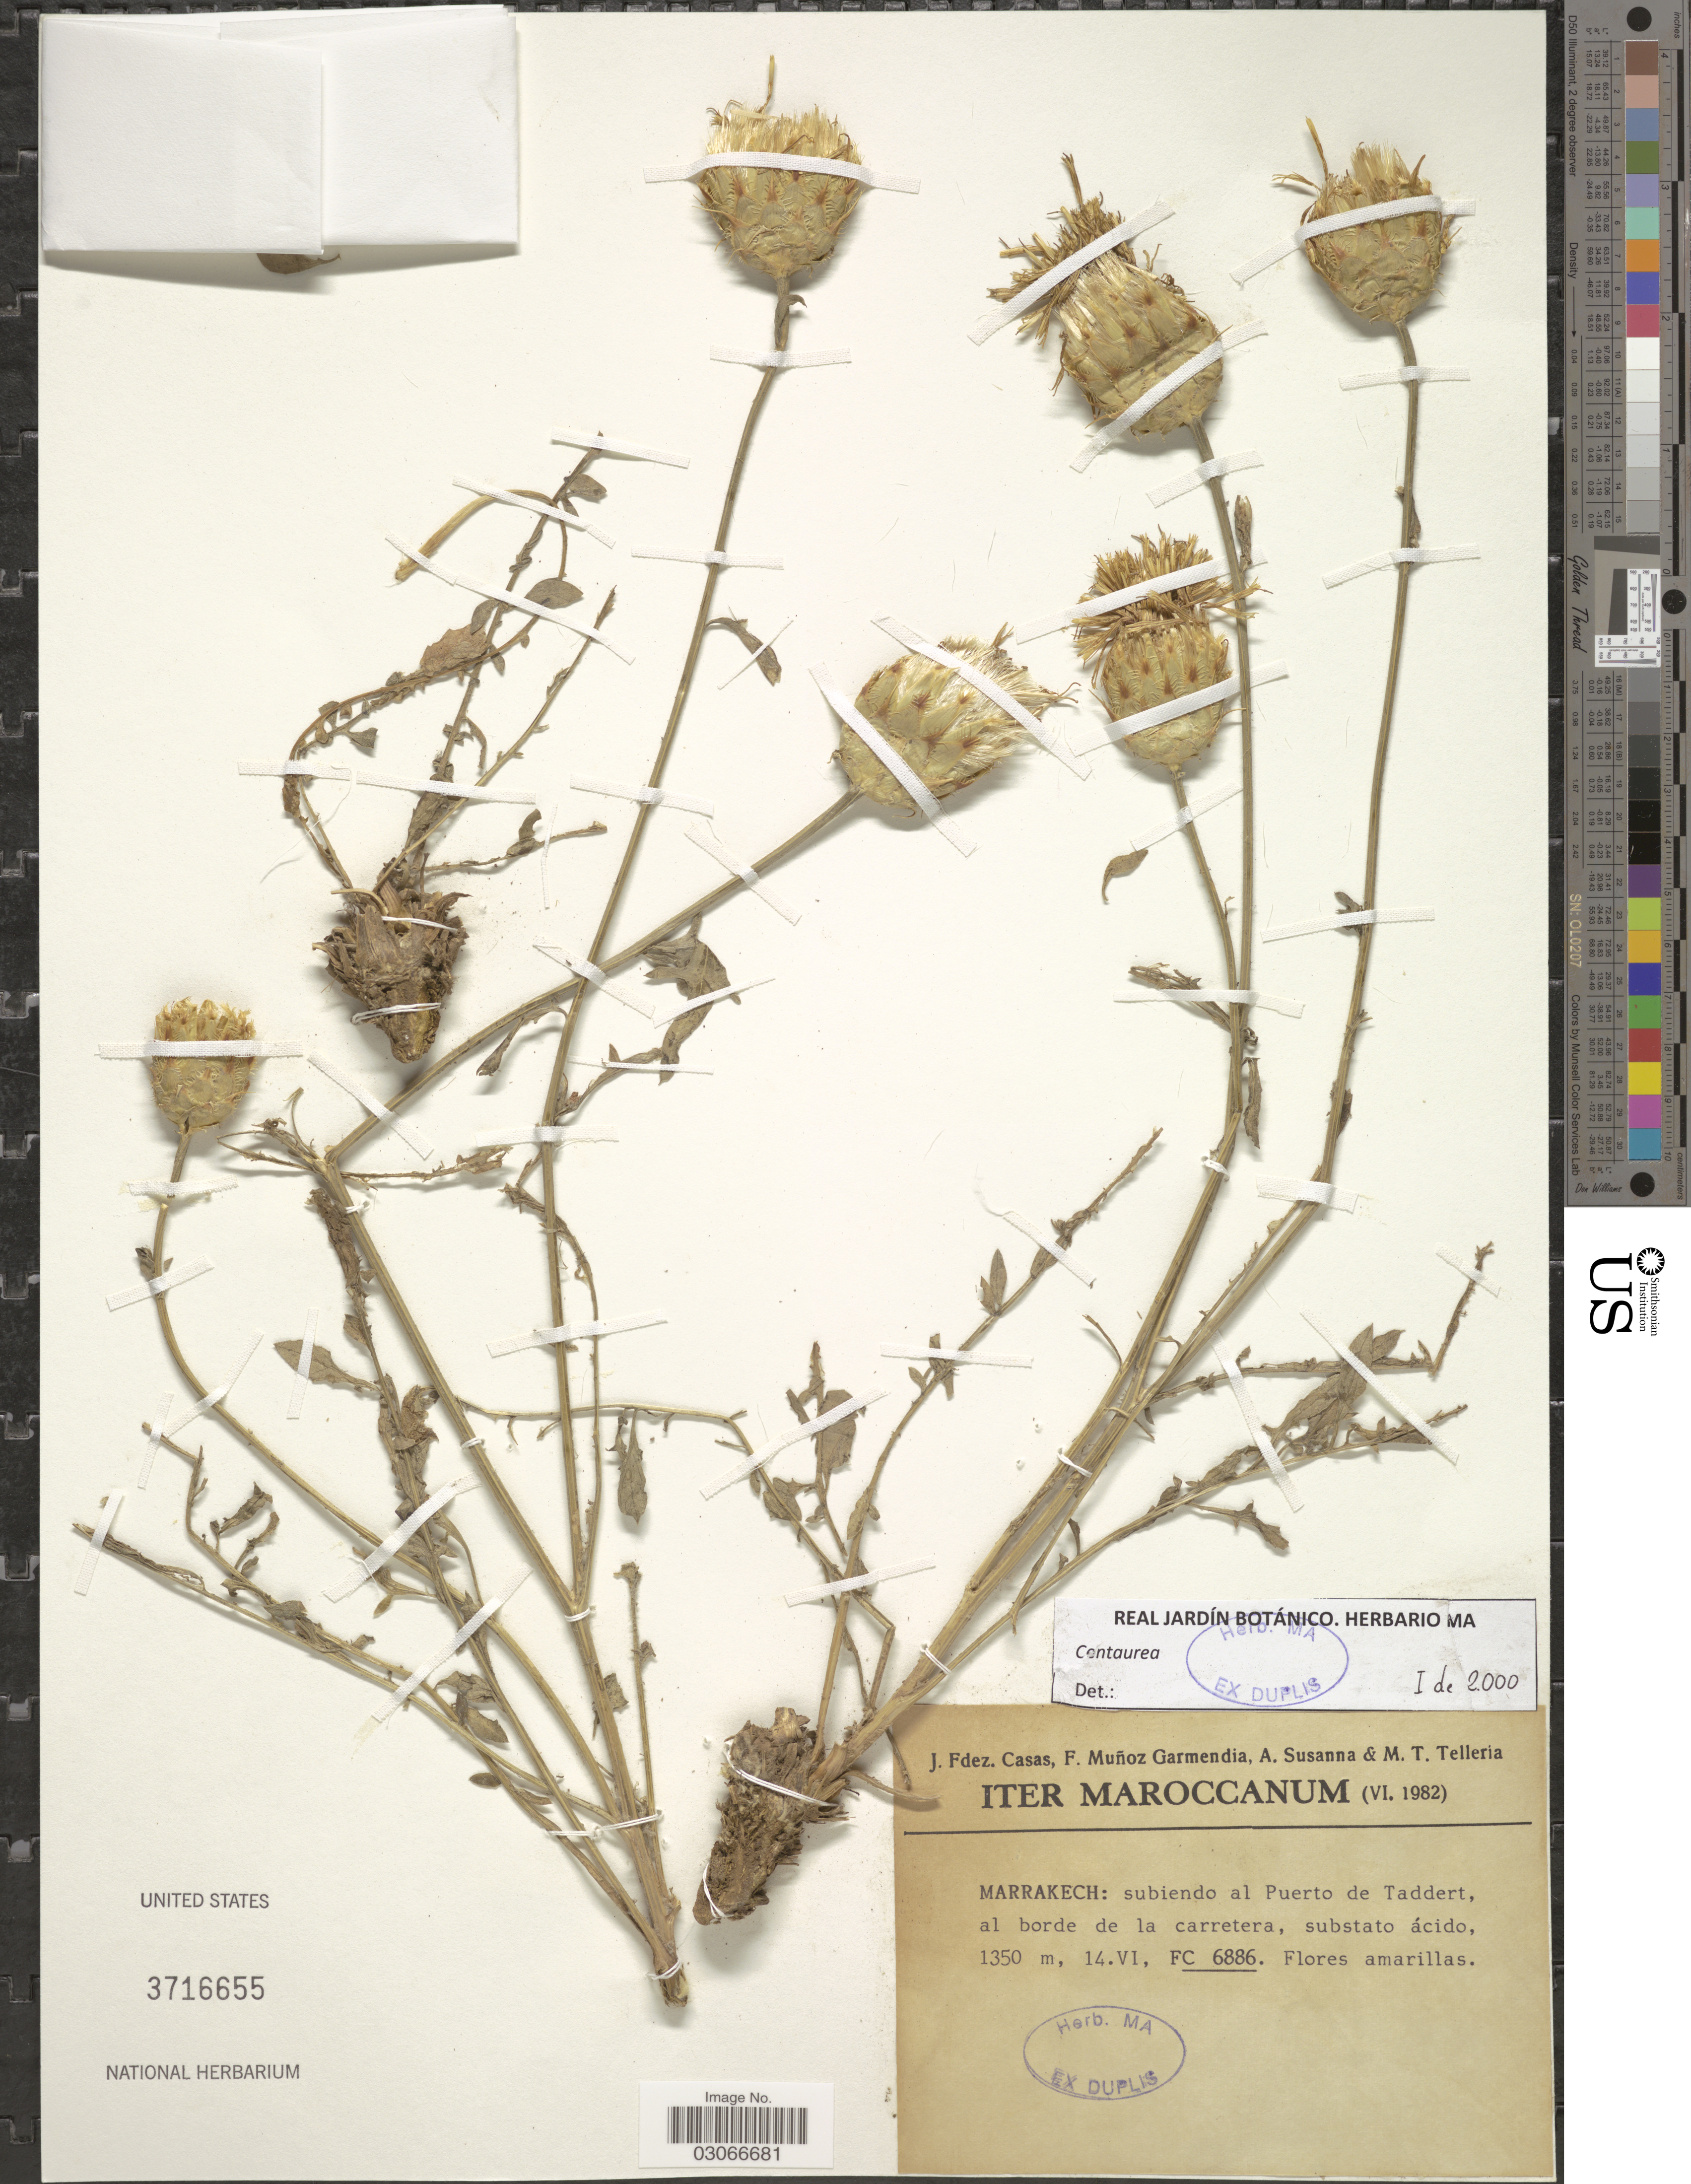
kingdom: Plantae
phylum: Tracheophyta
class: Magnoliopsida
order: Asterales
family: Asteraceae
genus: Centaurea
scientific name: Centaurea sp.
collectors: J. Casas, F. Muñoz Garmendia, A. Susanna & M. Telleria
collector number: FC6886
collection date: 1982-06-14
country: Morocco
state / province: Marrakech-Tensift-Al Haouz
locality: Marrakech: subiendo al Puerto de Taddert.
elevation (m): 1350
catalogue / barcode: US 3716655